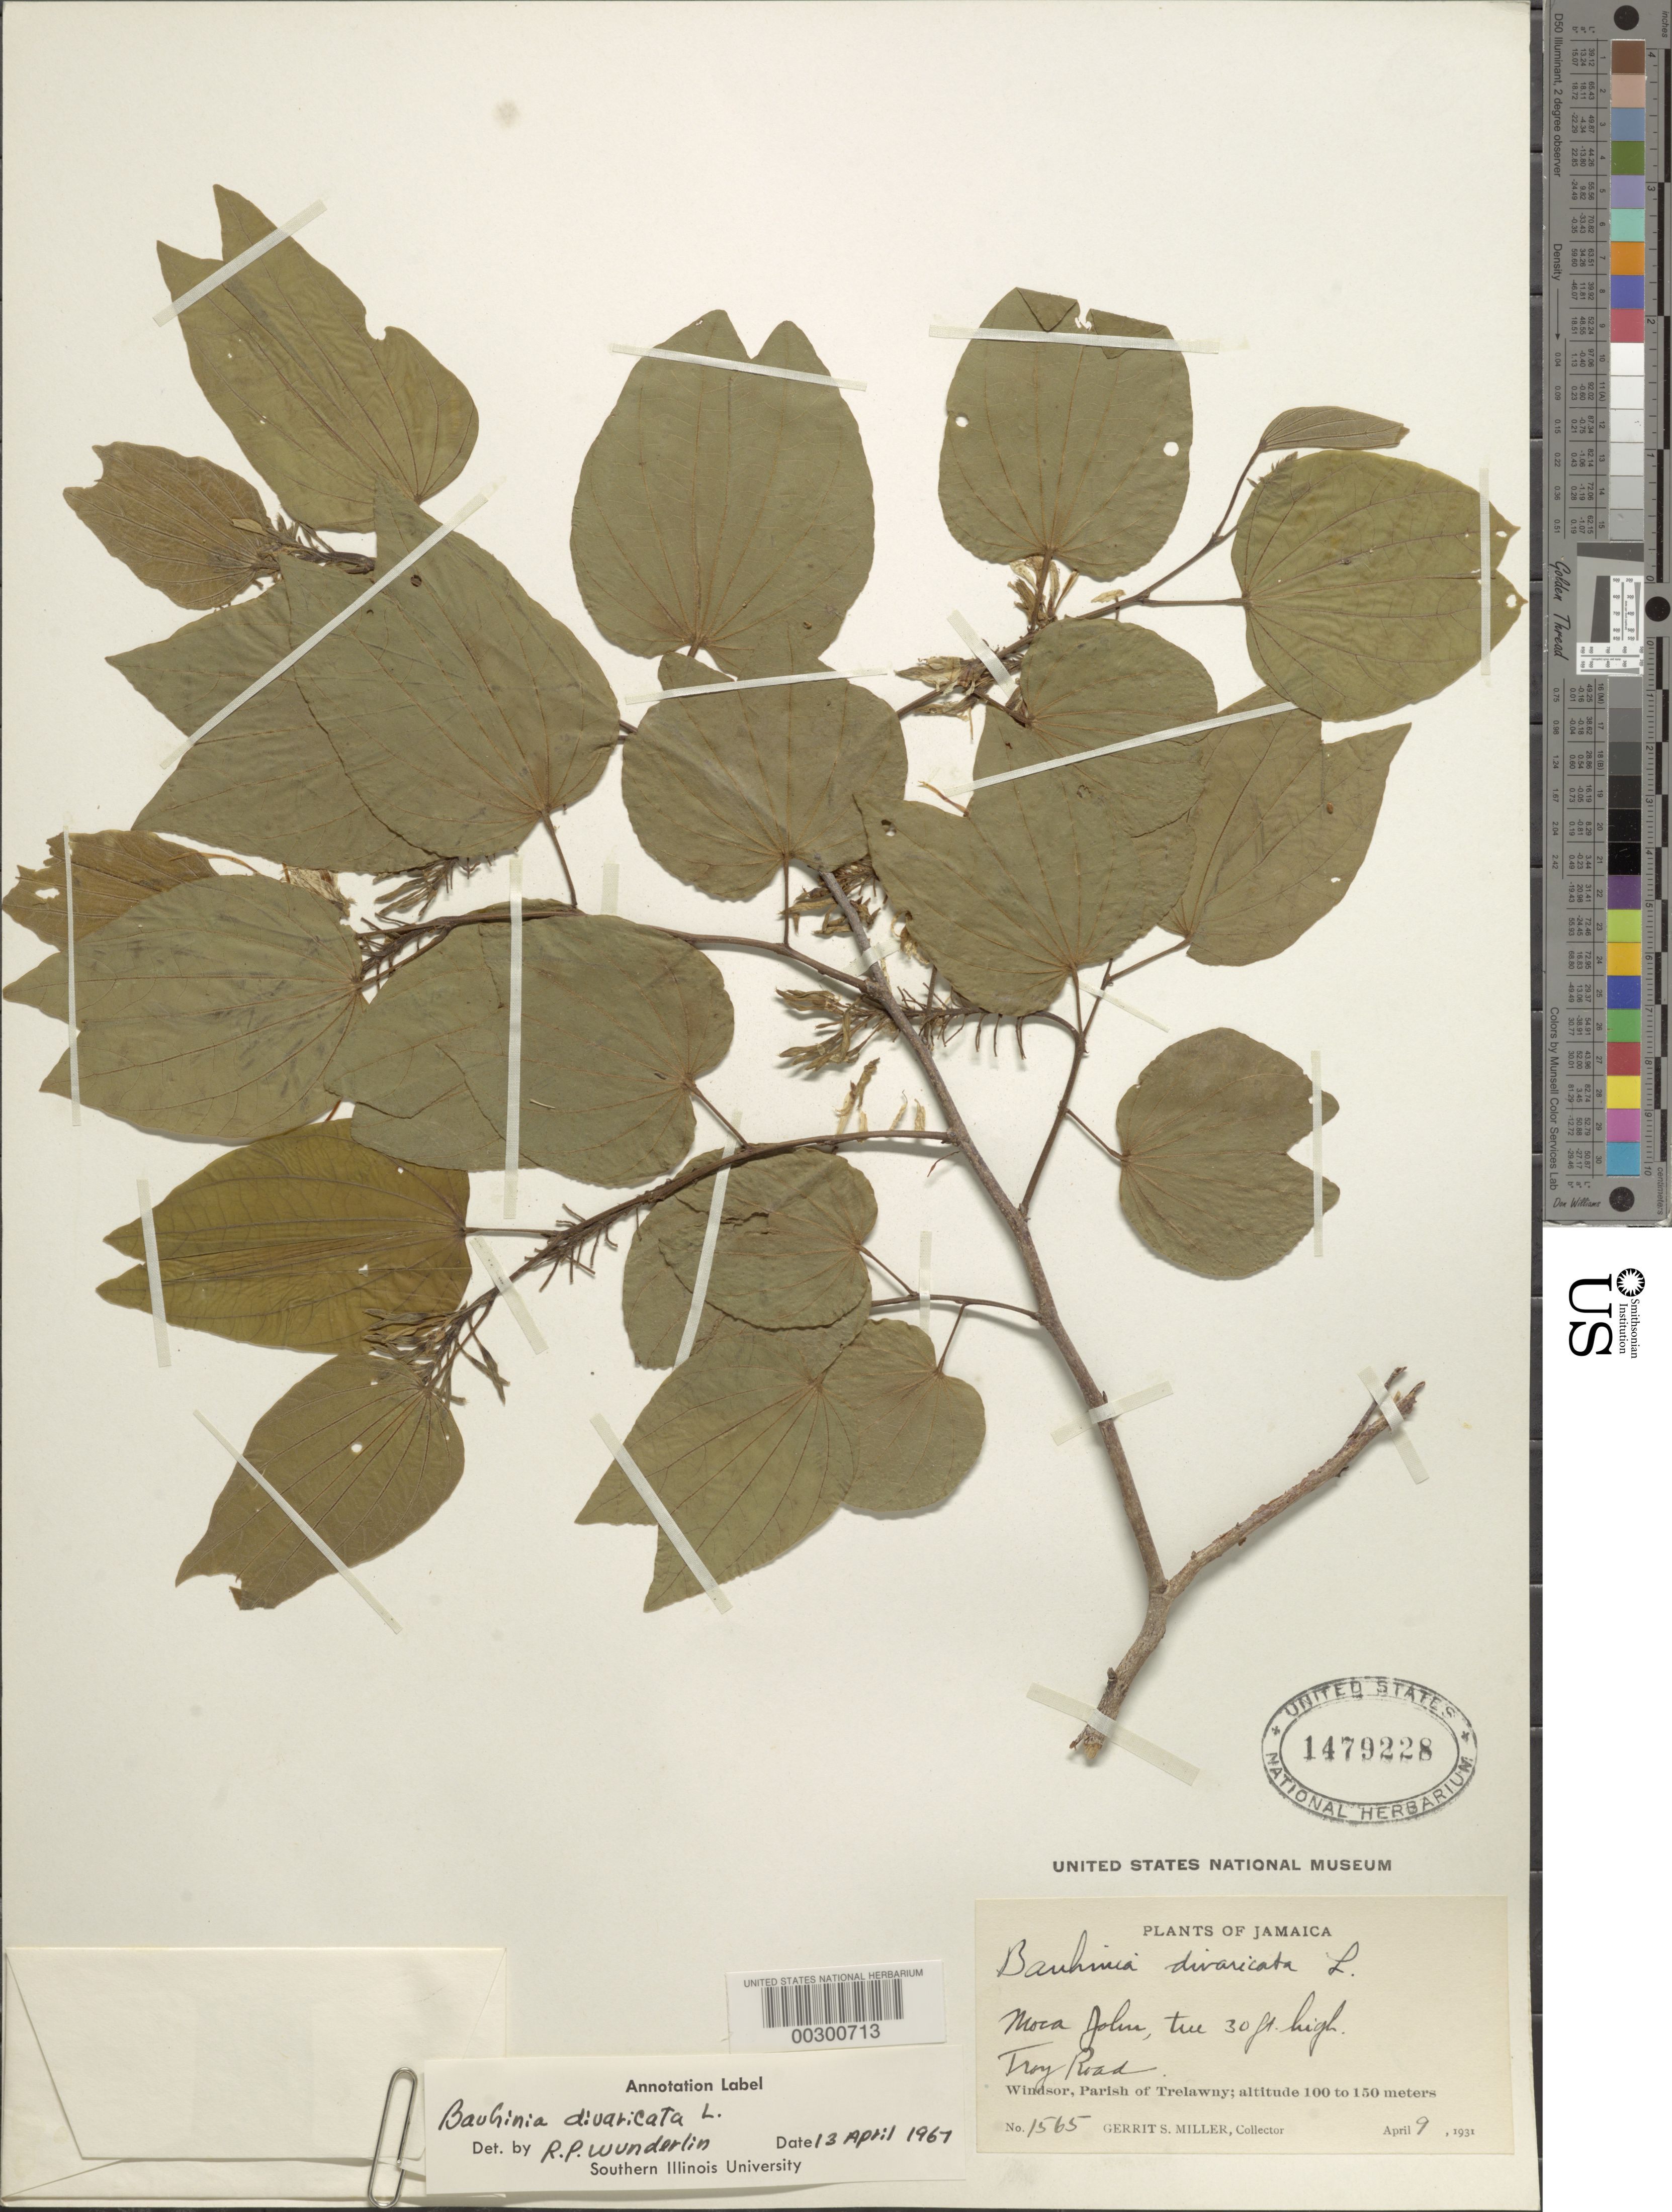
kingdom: Plantae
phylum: Tracheophyta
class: Magnoliopsida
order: Fabales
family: Fabaceae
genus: Bauhinia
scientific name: Bauhinia divaricata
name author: L.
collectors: G. S. Miller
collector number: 1565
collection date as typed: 09 Apr 1931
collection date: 1931-04-09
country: Jamaica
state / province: Trelawny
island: Greater Antilles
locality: Windsor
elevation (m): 100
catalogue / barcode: US 1479228